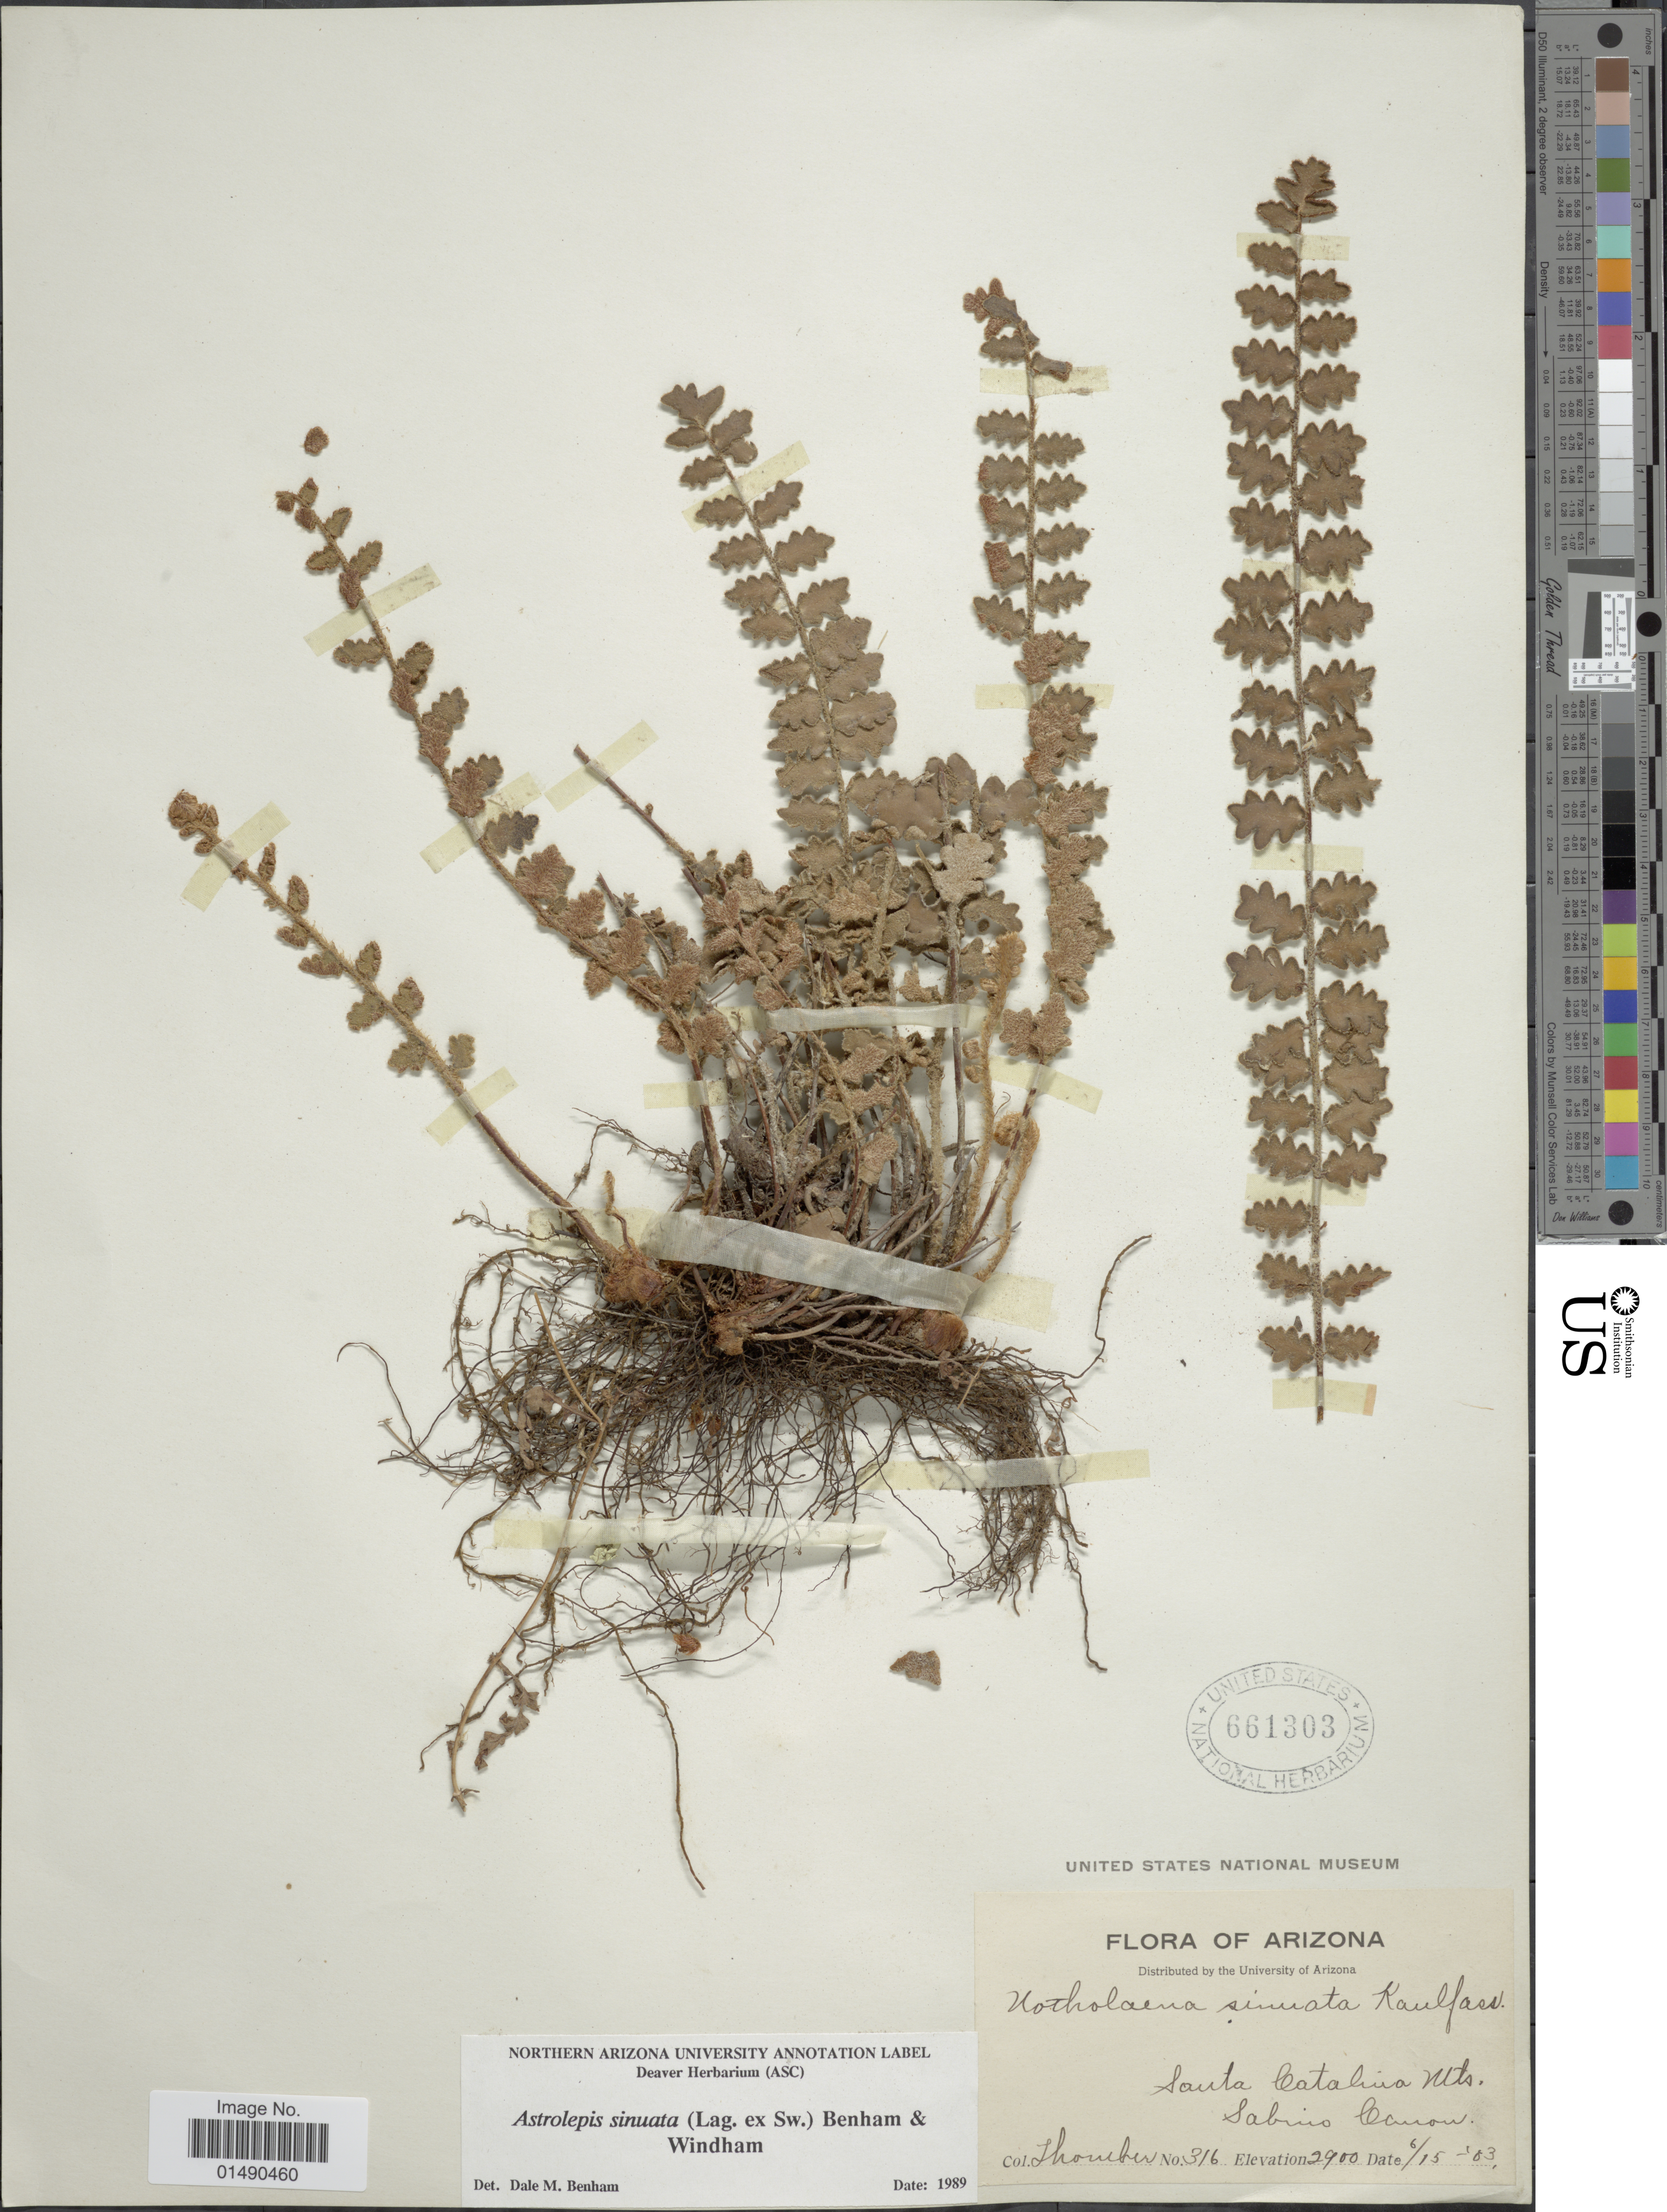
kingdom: Plantae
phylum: Tracheophyta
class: Polypodiopsida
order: Polypodiales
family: Pteridaceae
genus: Astrolepis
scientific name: Astrolepis integerrima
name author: (Hook.) D.M. Benham & Windham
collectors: J. Thornber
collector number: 316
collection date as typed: Transcribed d/m/y: 15/6/3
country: United States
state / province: Arizona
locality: Santa Catalina Mts., Sabino Canyon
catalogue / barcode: US 661303